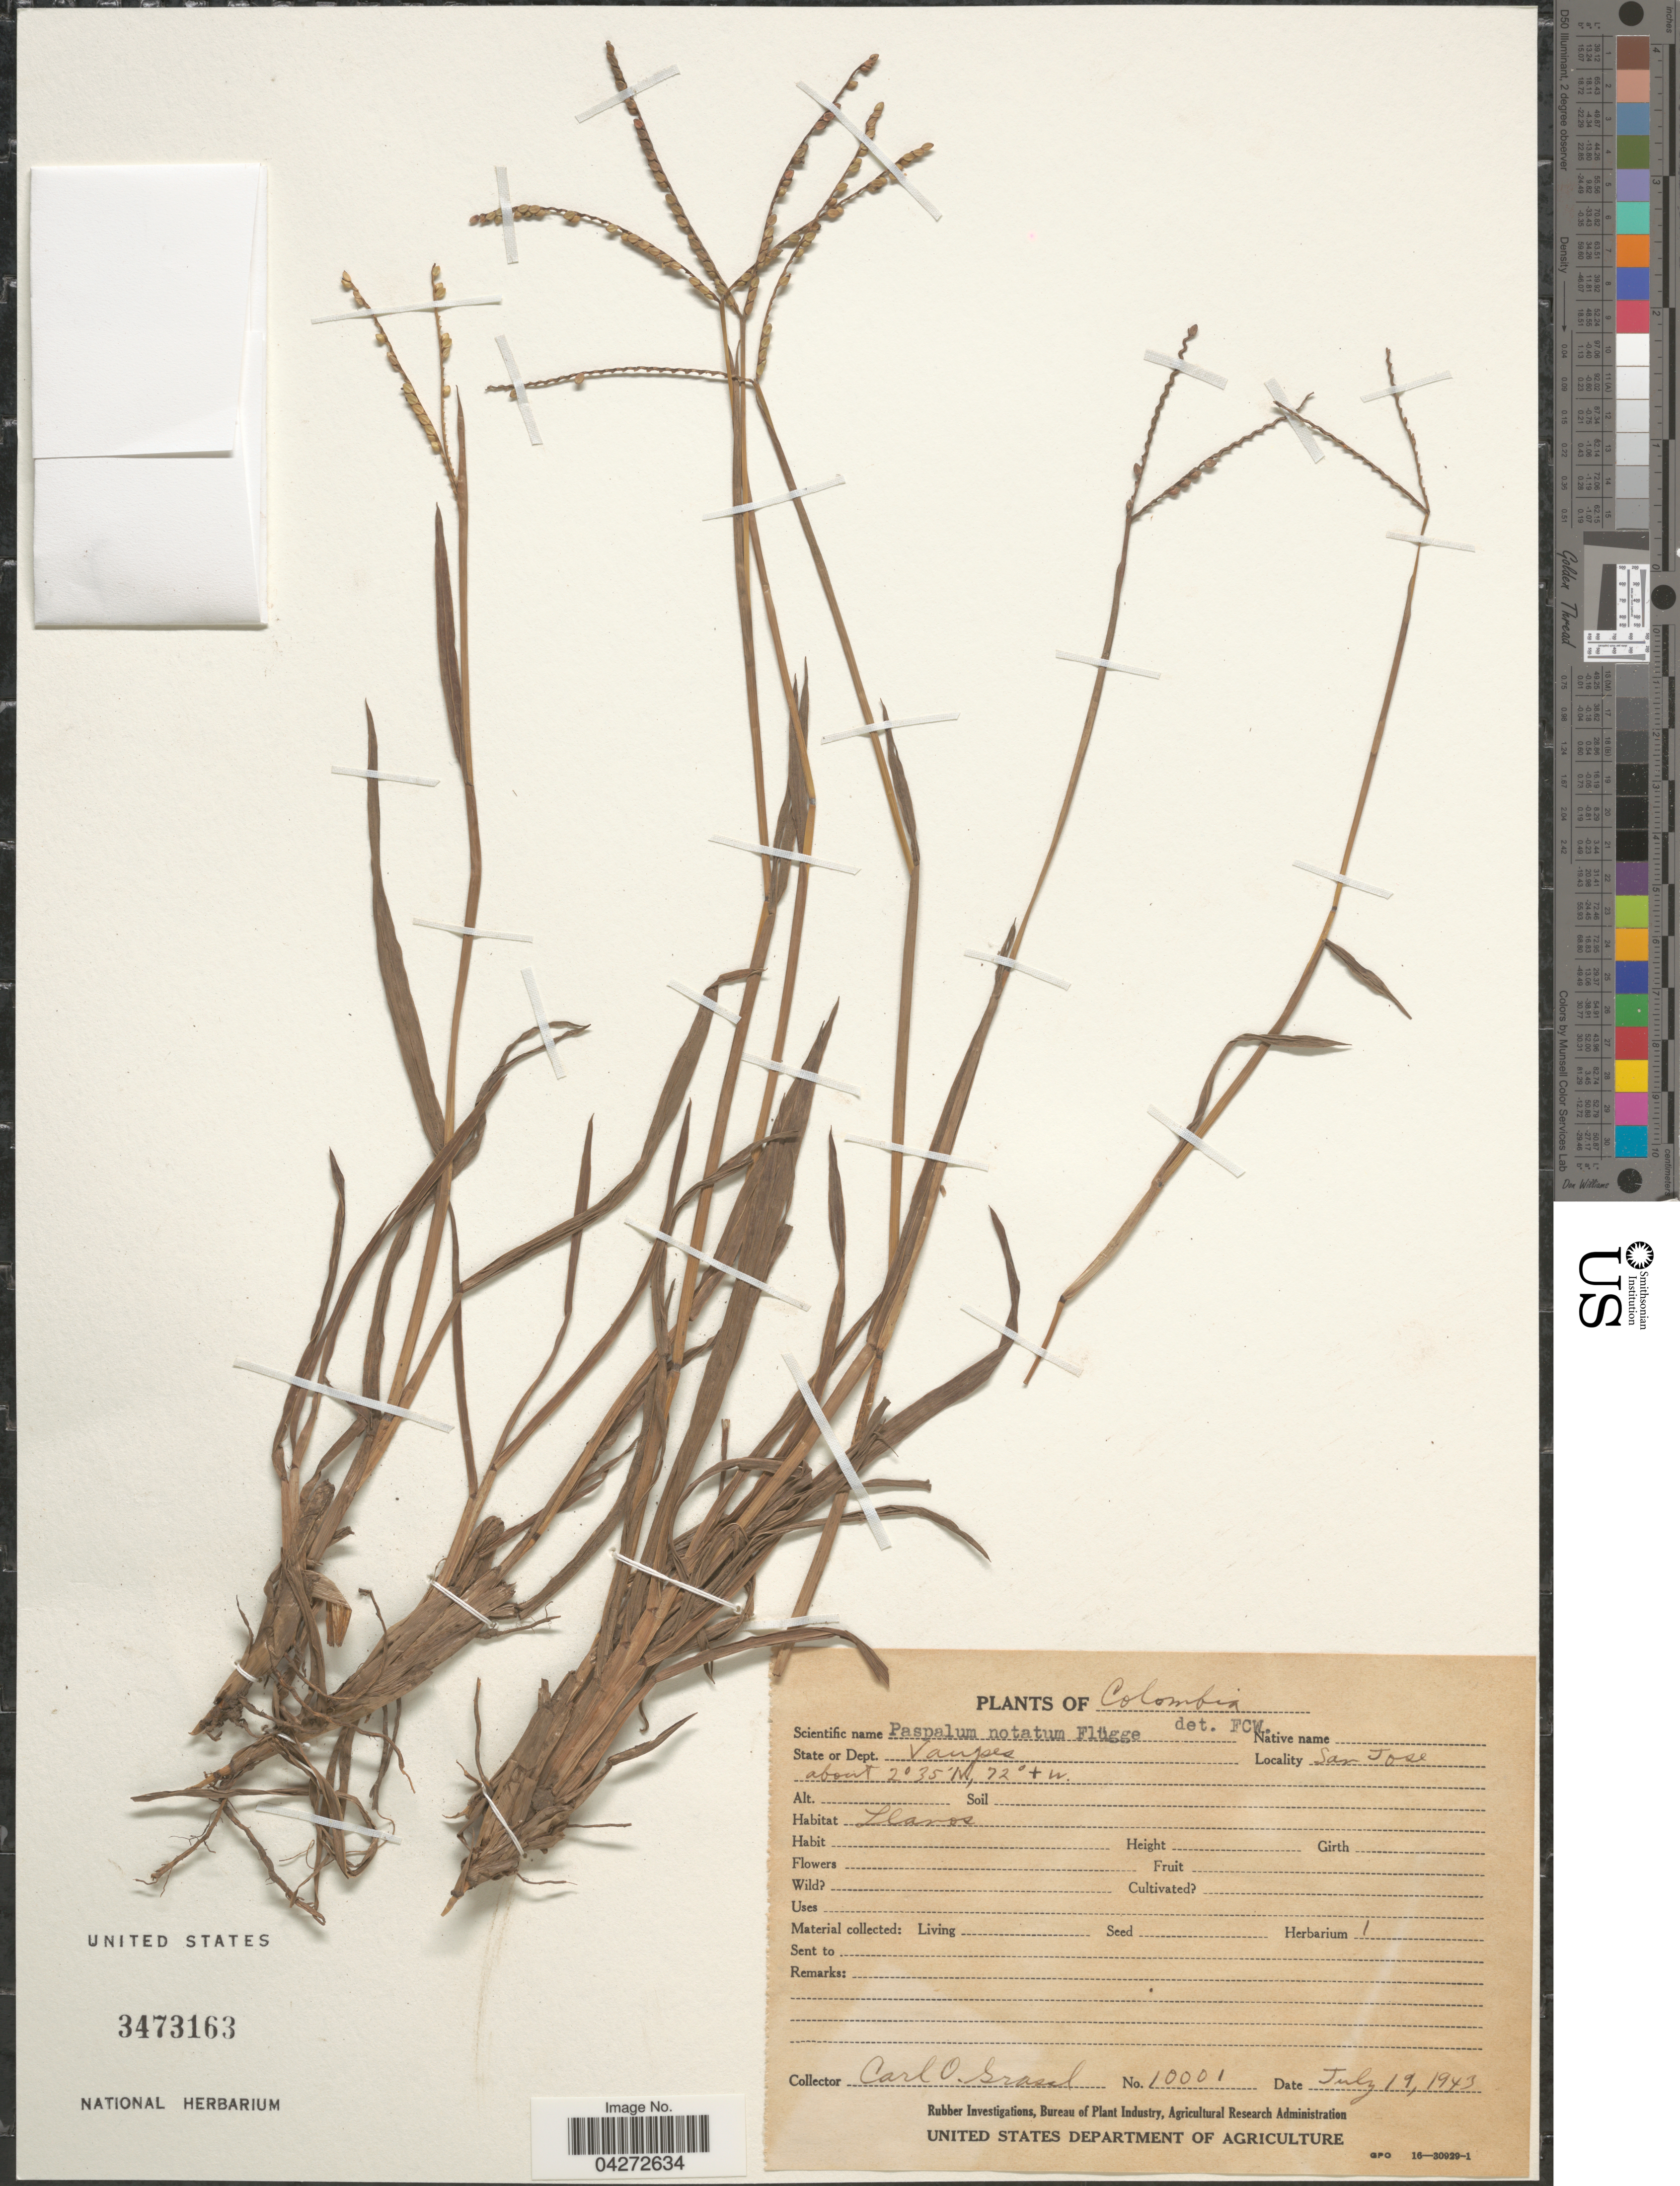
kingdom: Plantae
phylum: Tracheophyta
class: Liliopsida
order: Poales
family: Poaceae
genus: Paspalum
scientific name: Paspalum notatum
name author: Flüggé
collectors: C. Grassl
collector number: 10001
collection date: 1943-07-19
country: Colombia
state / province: Vaupés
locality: State or Dept. Vaupes. San Jose.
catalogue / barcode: US 3473163